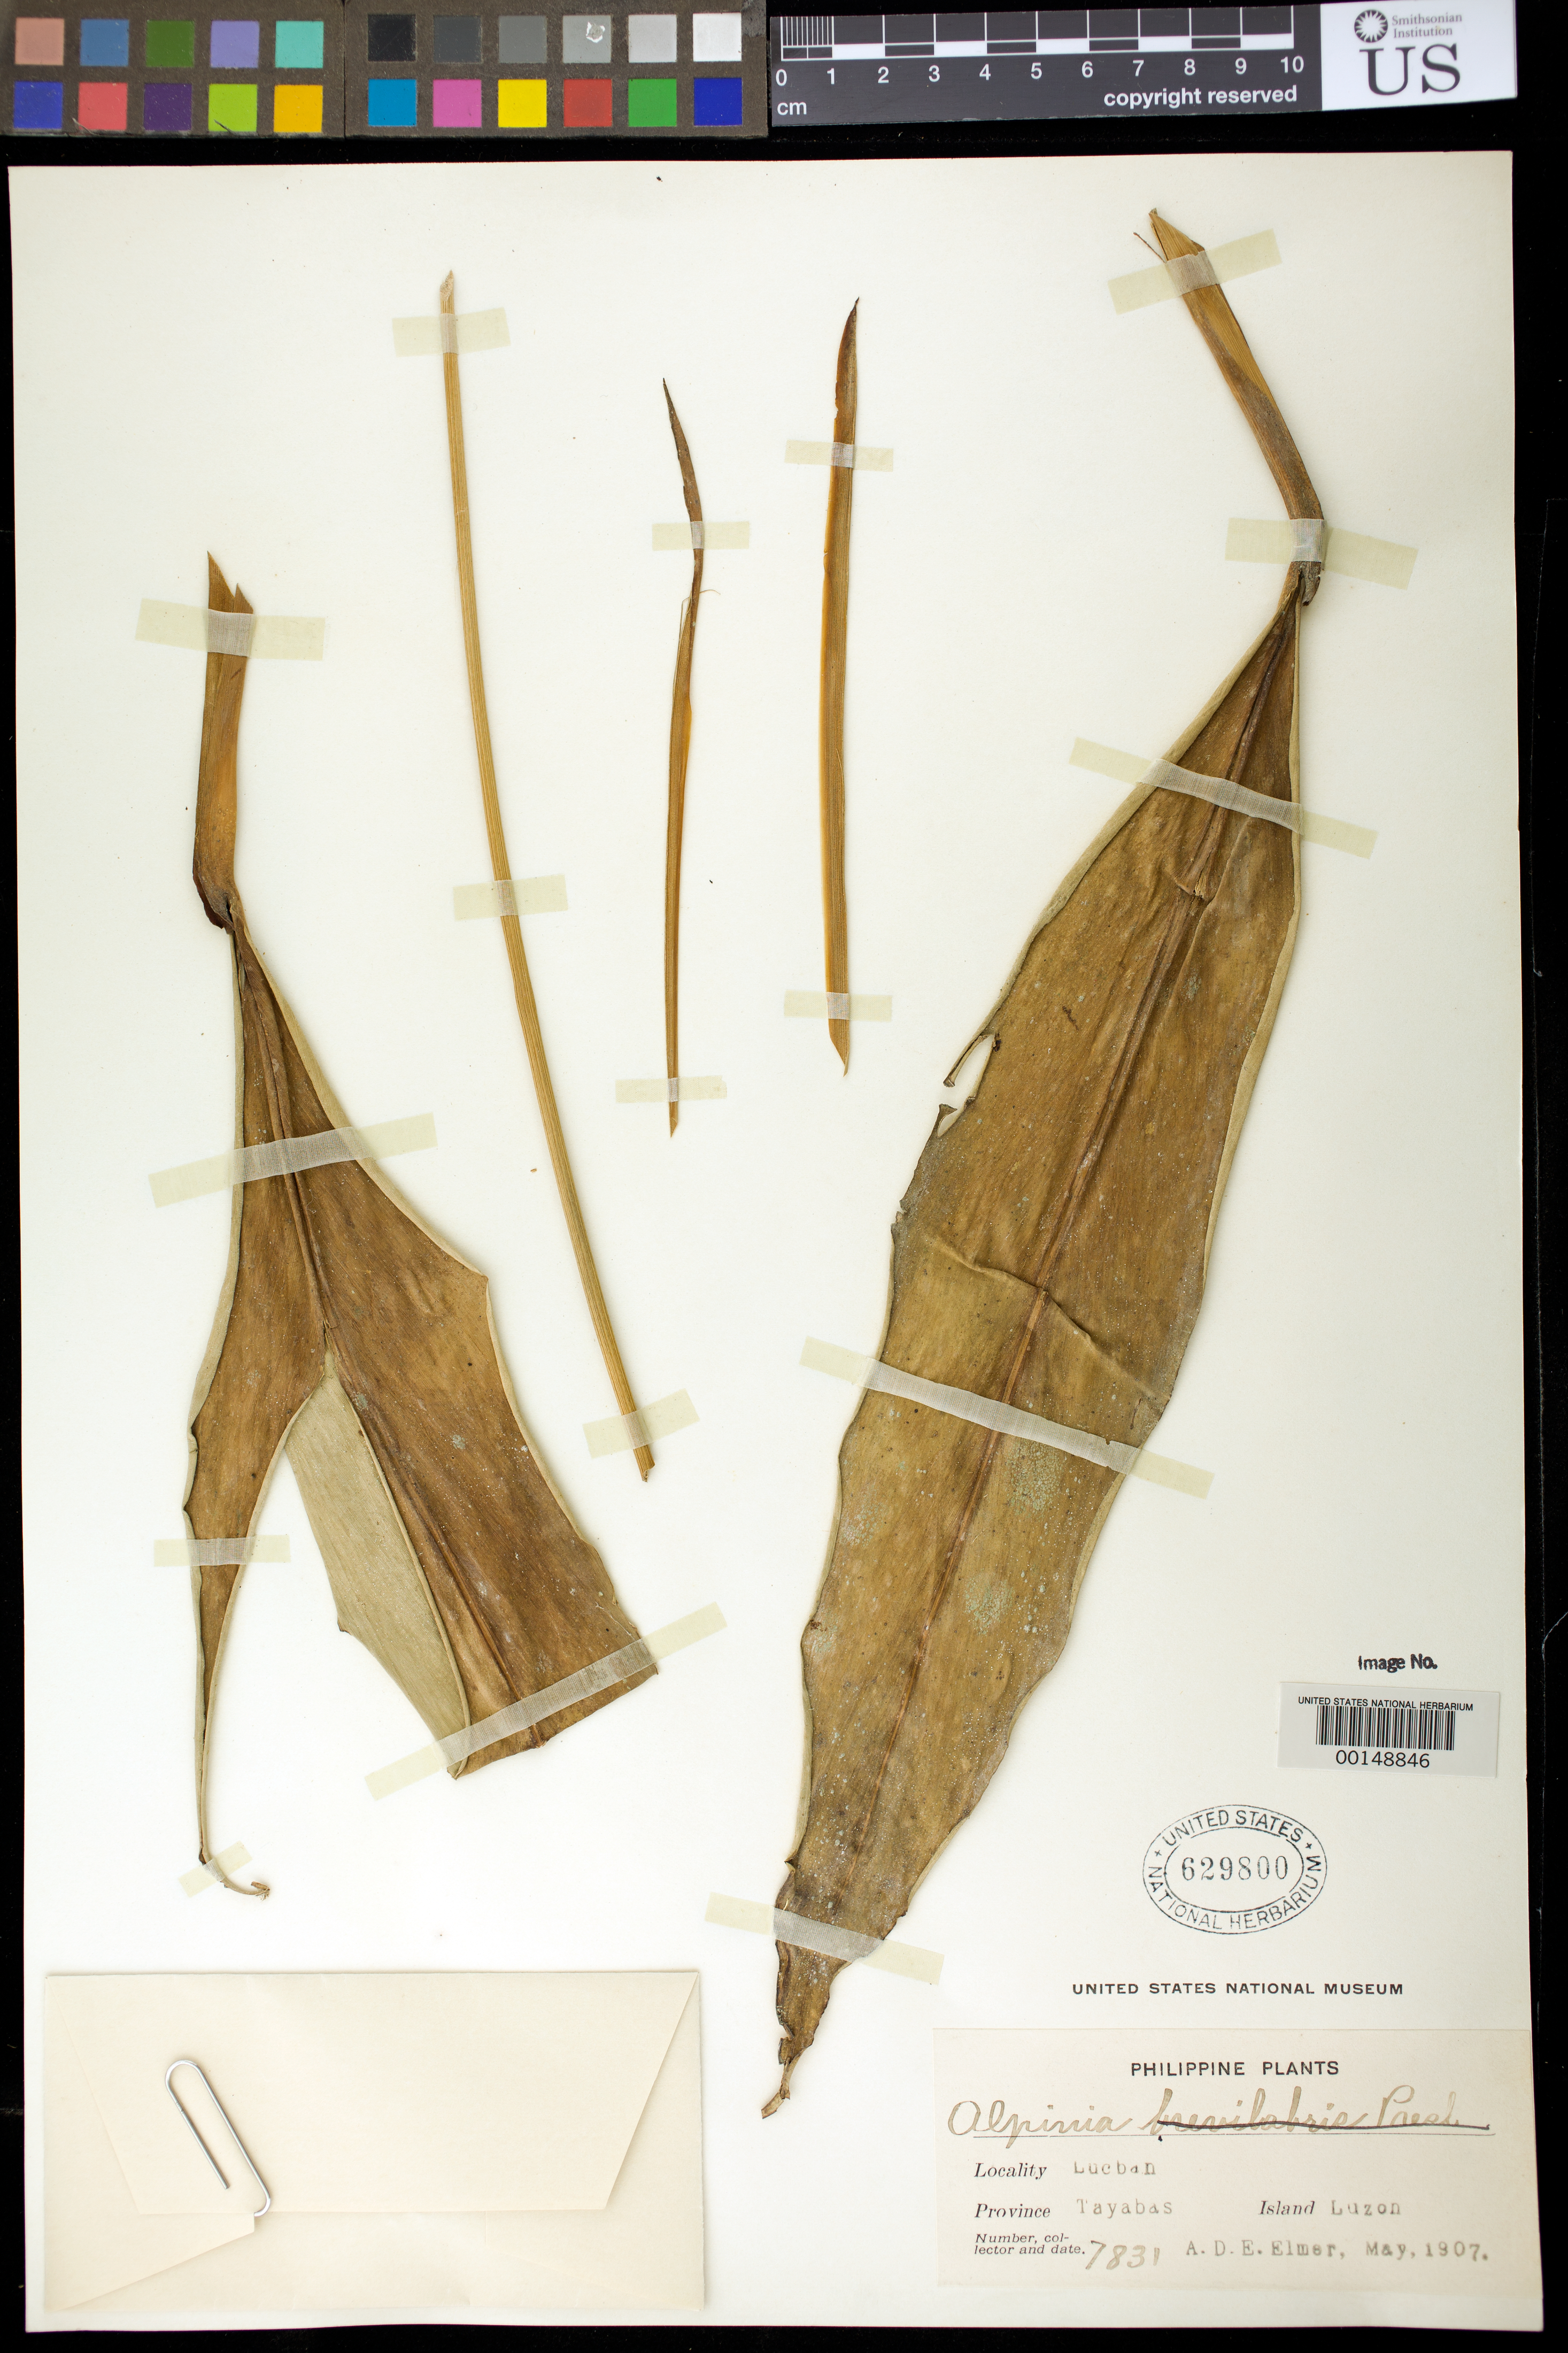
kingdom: Plantae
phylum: Tracheophyta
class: Liliopsida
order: Zingiberales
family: Zingiberaceae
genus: Alpinia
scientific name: Alpinia sp.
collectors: A. D. E. Elmer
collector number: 7831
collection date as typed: May 1907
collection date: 1907-05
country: Philippines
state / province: Calabarzon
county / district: Quezon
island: Luzon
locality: Lucban, Tayabas Prov. = Quezon Prov.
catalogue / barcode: US 629800